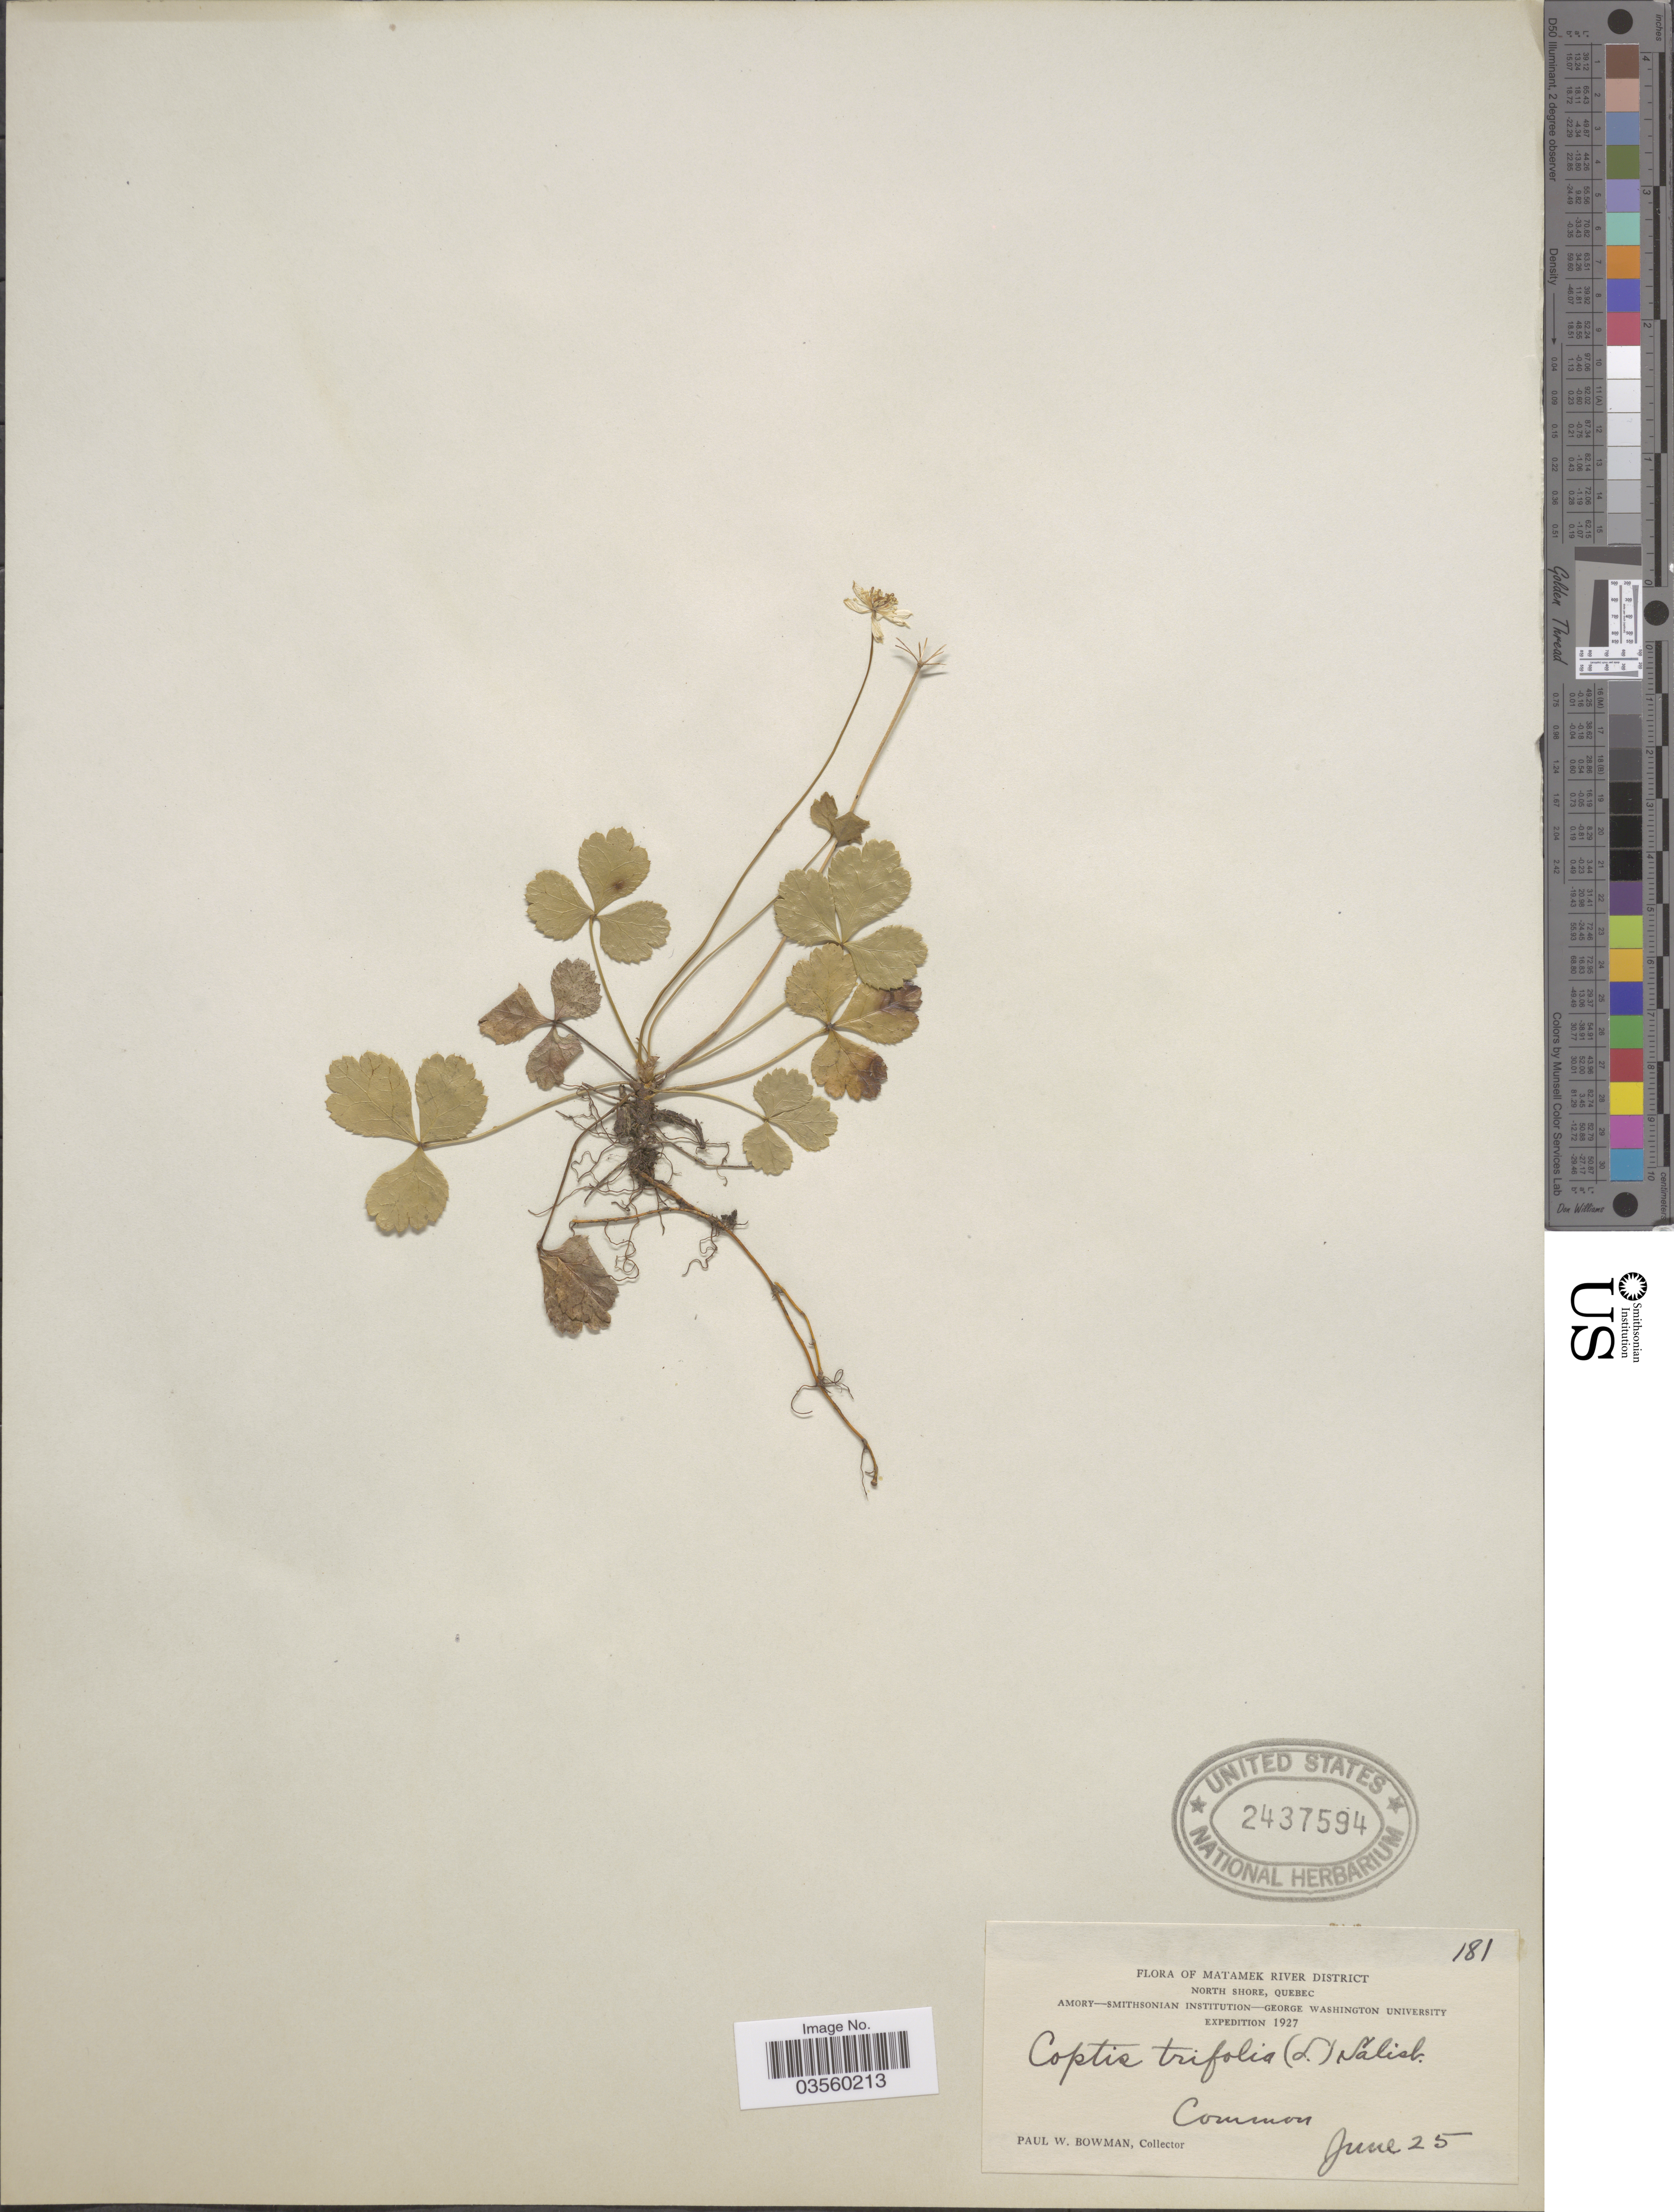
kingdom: Plantae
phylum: Tracheophyta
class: Magnoliopsida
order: Ranunculales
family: Ranunculaceae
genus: Coptis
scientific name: Coptis trifolia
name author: (L.) Salisb.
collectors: P. Bowman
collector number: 181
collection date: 1927-06-25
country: Canada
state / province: Quebec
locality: Matamek River District. North Shore.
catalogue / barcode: US 2437594